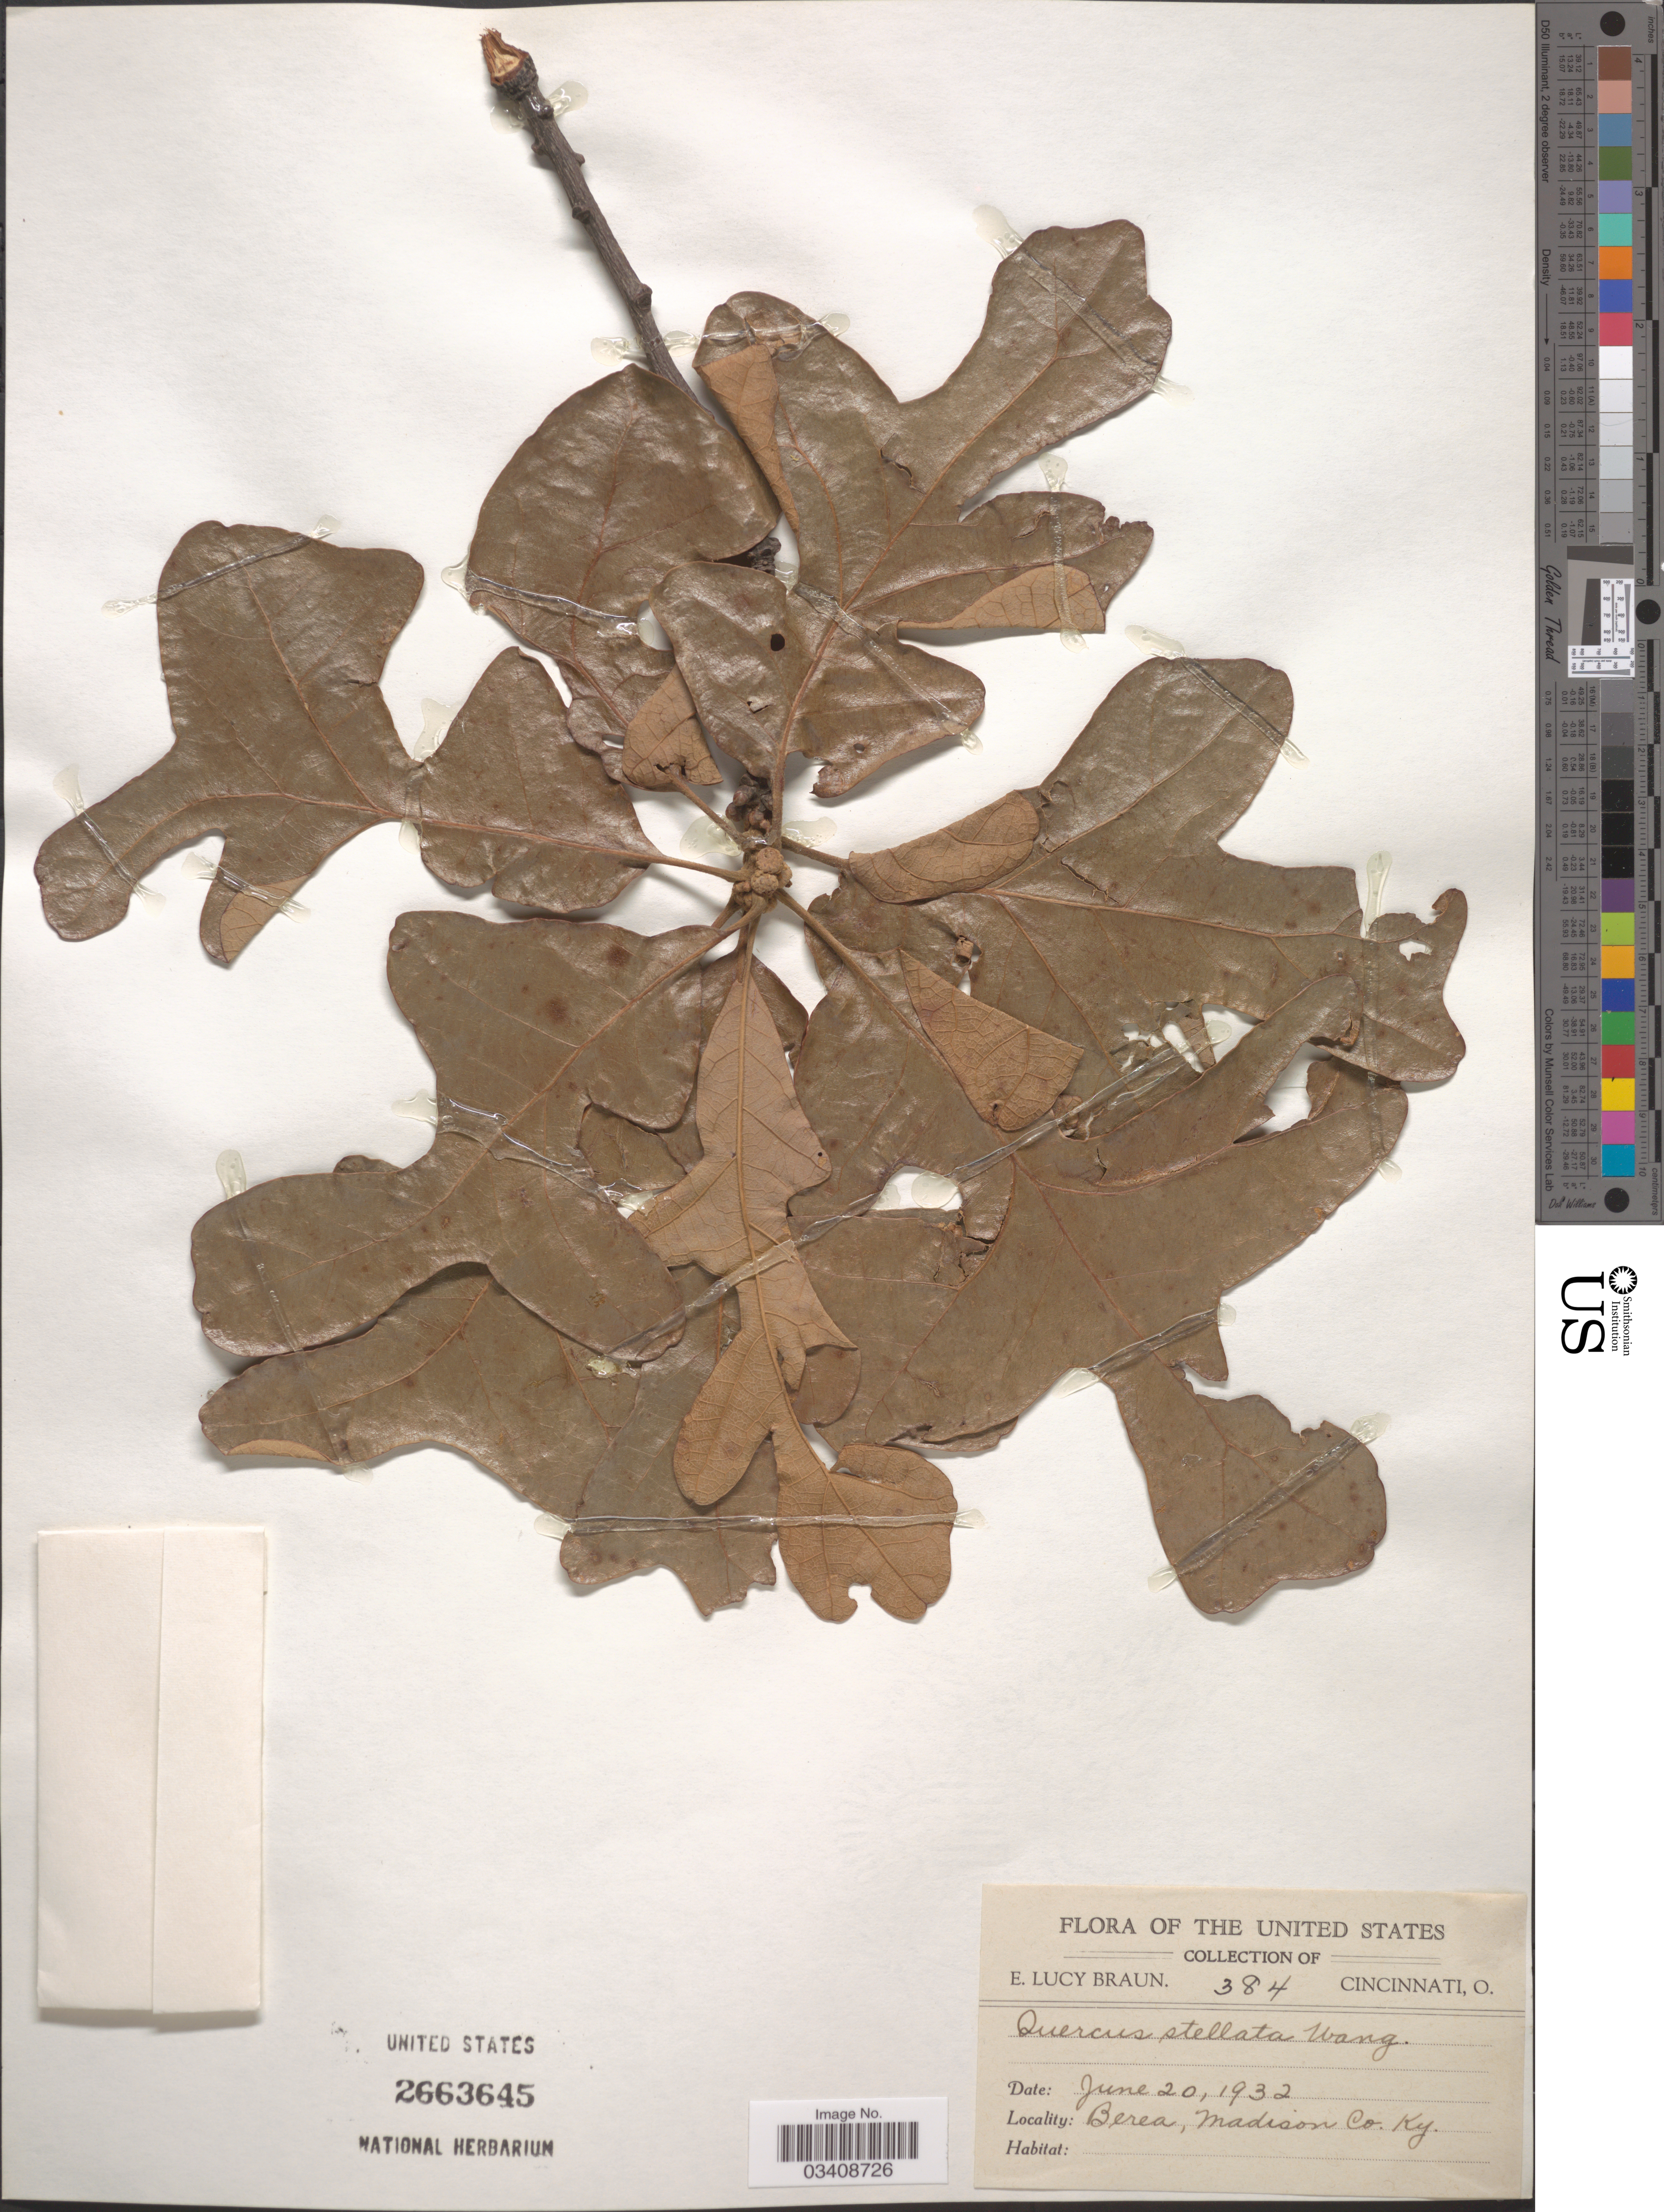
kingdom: Plantae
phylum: Tracheophyta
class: Magnoliopsida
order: Fagales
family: Fagaceae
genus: Quercus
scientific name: Quercus stellata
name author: Wangenh.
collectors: E. L. Braun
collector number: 384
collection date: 1932-06-20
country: United States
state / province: Kentucky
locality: Berea, Madison Co.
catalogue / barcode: US 2663645